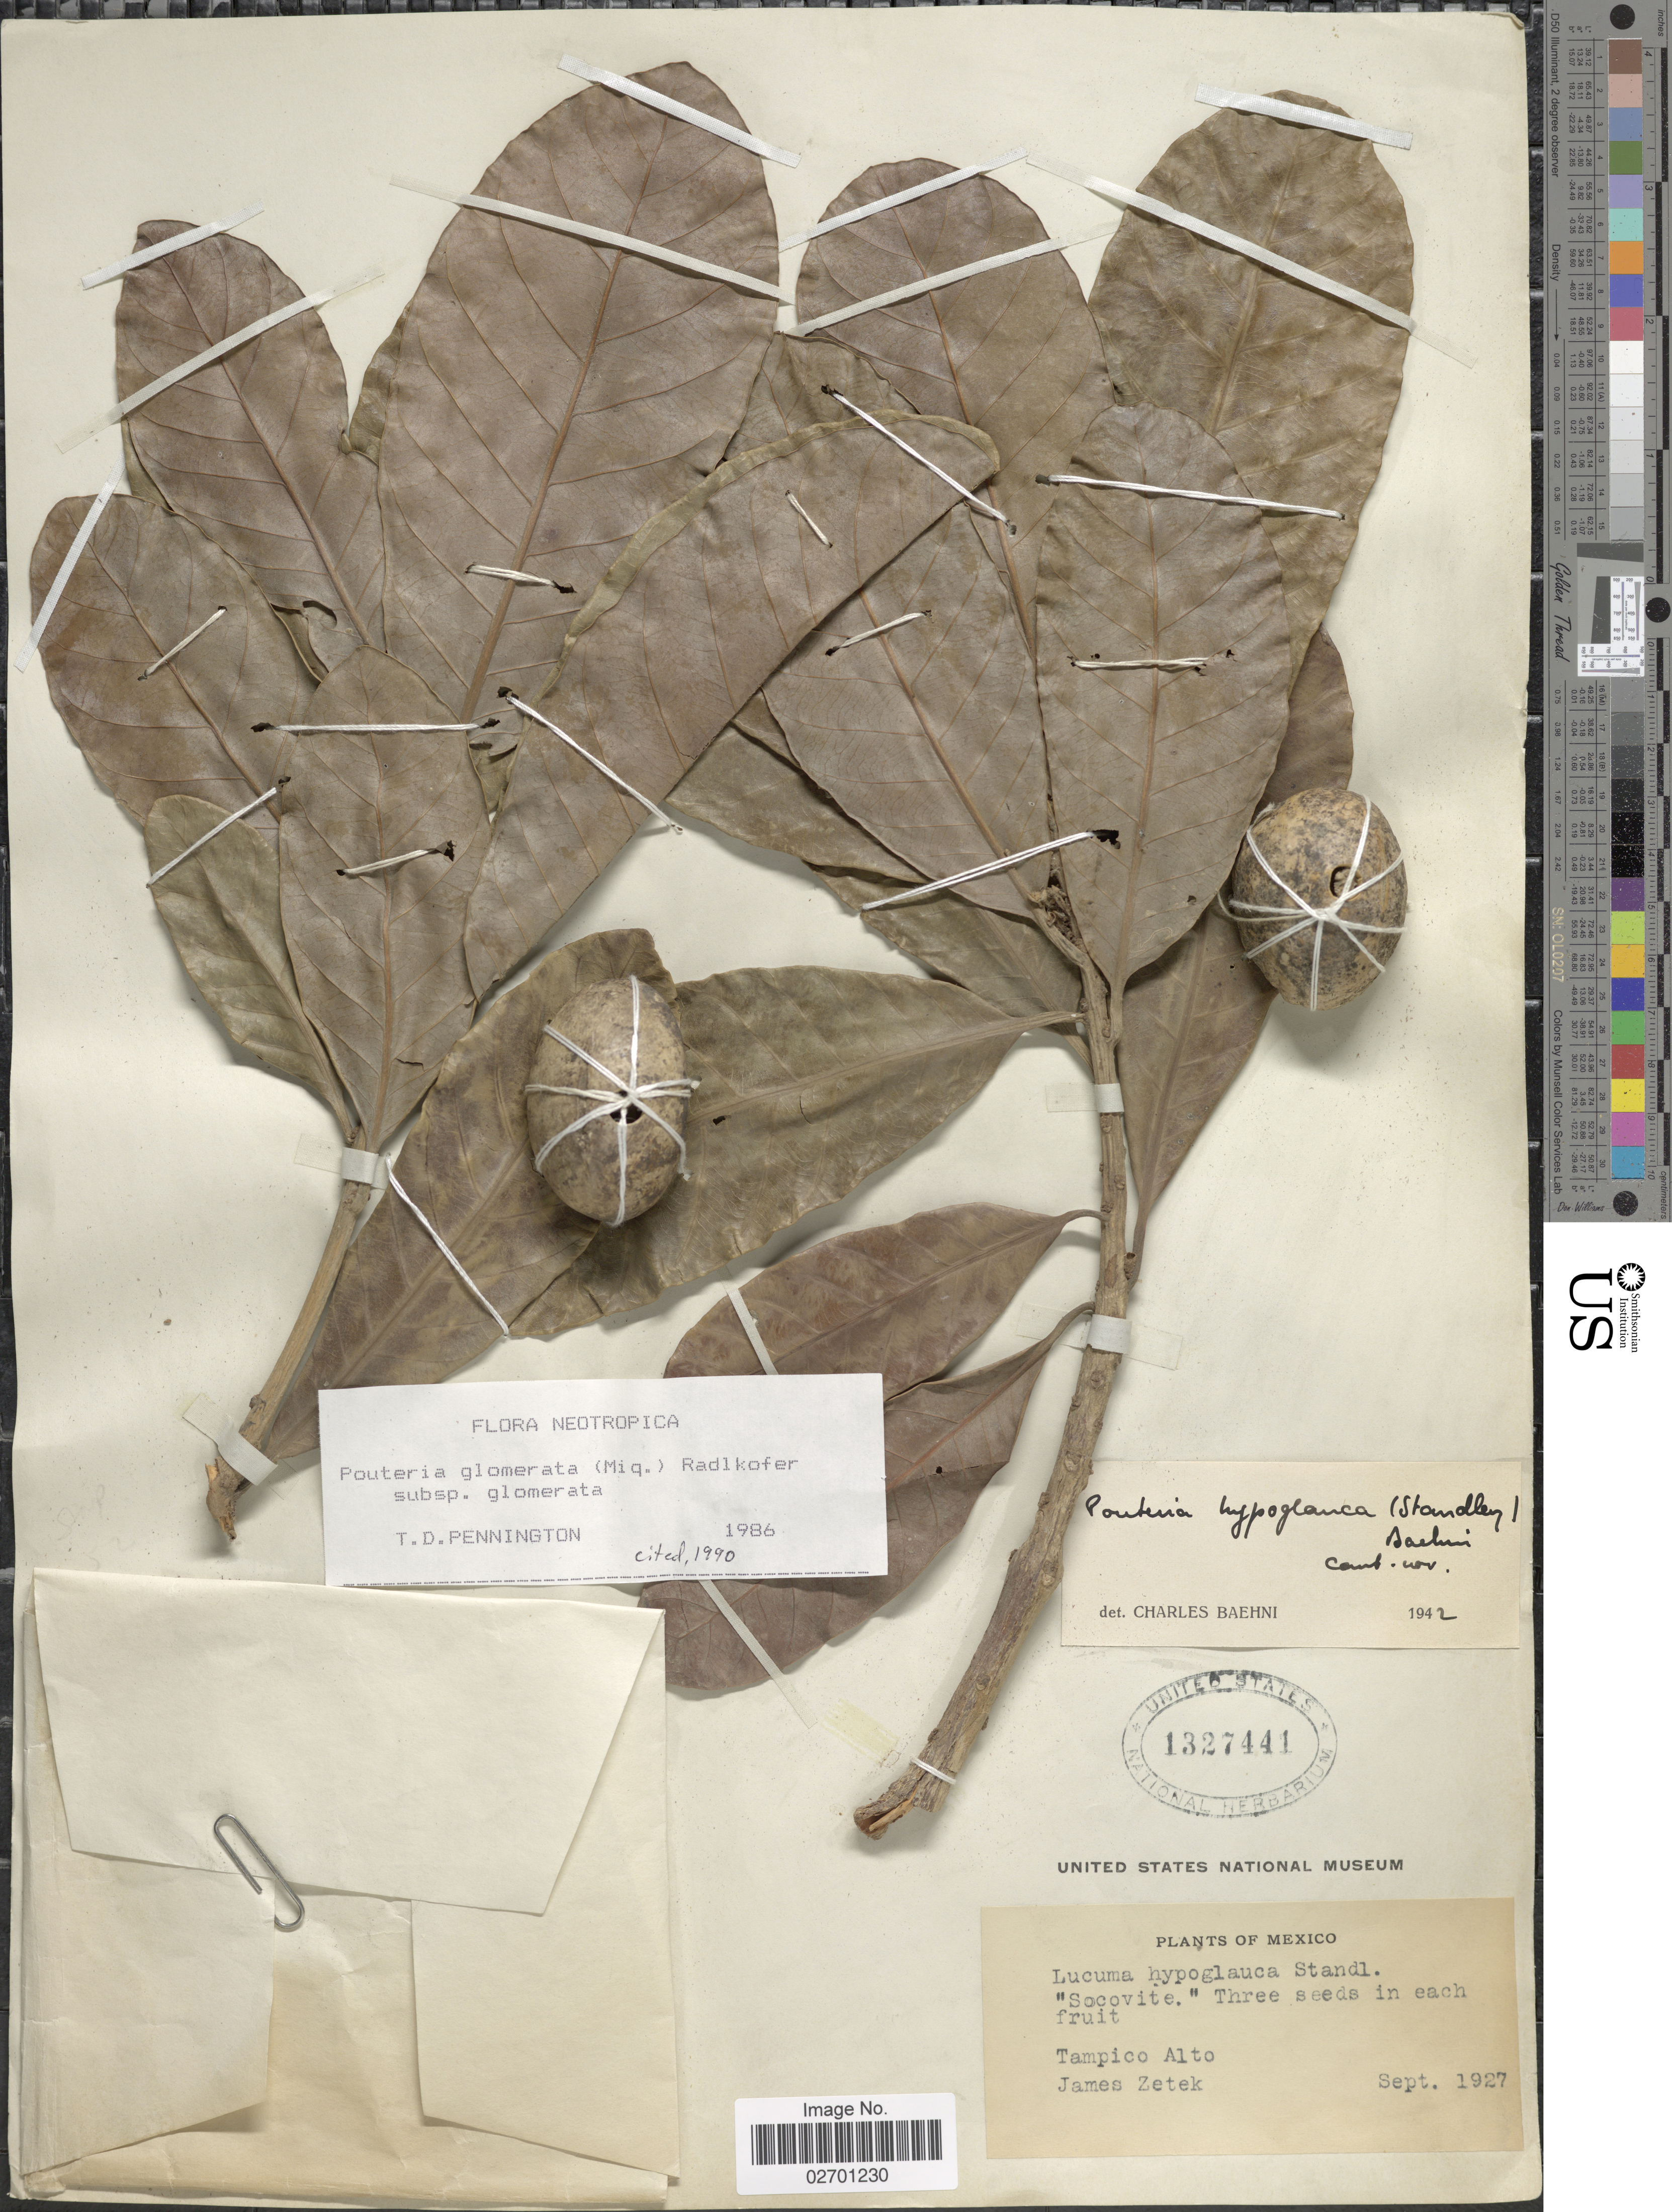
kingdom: Plantae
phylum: Tracheophyta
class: Magnoliopsida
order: Ericales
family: Sapotaceae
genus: Pouteria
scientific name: Pouteria glomerata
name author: (Miq.) Radlk.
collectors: J. Zetek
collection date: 1927-09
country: Mexico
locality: Tampico Alto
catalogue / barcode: US 1327441